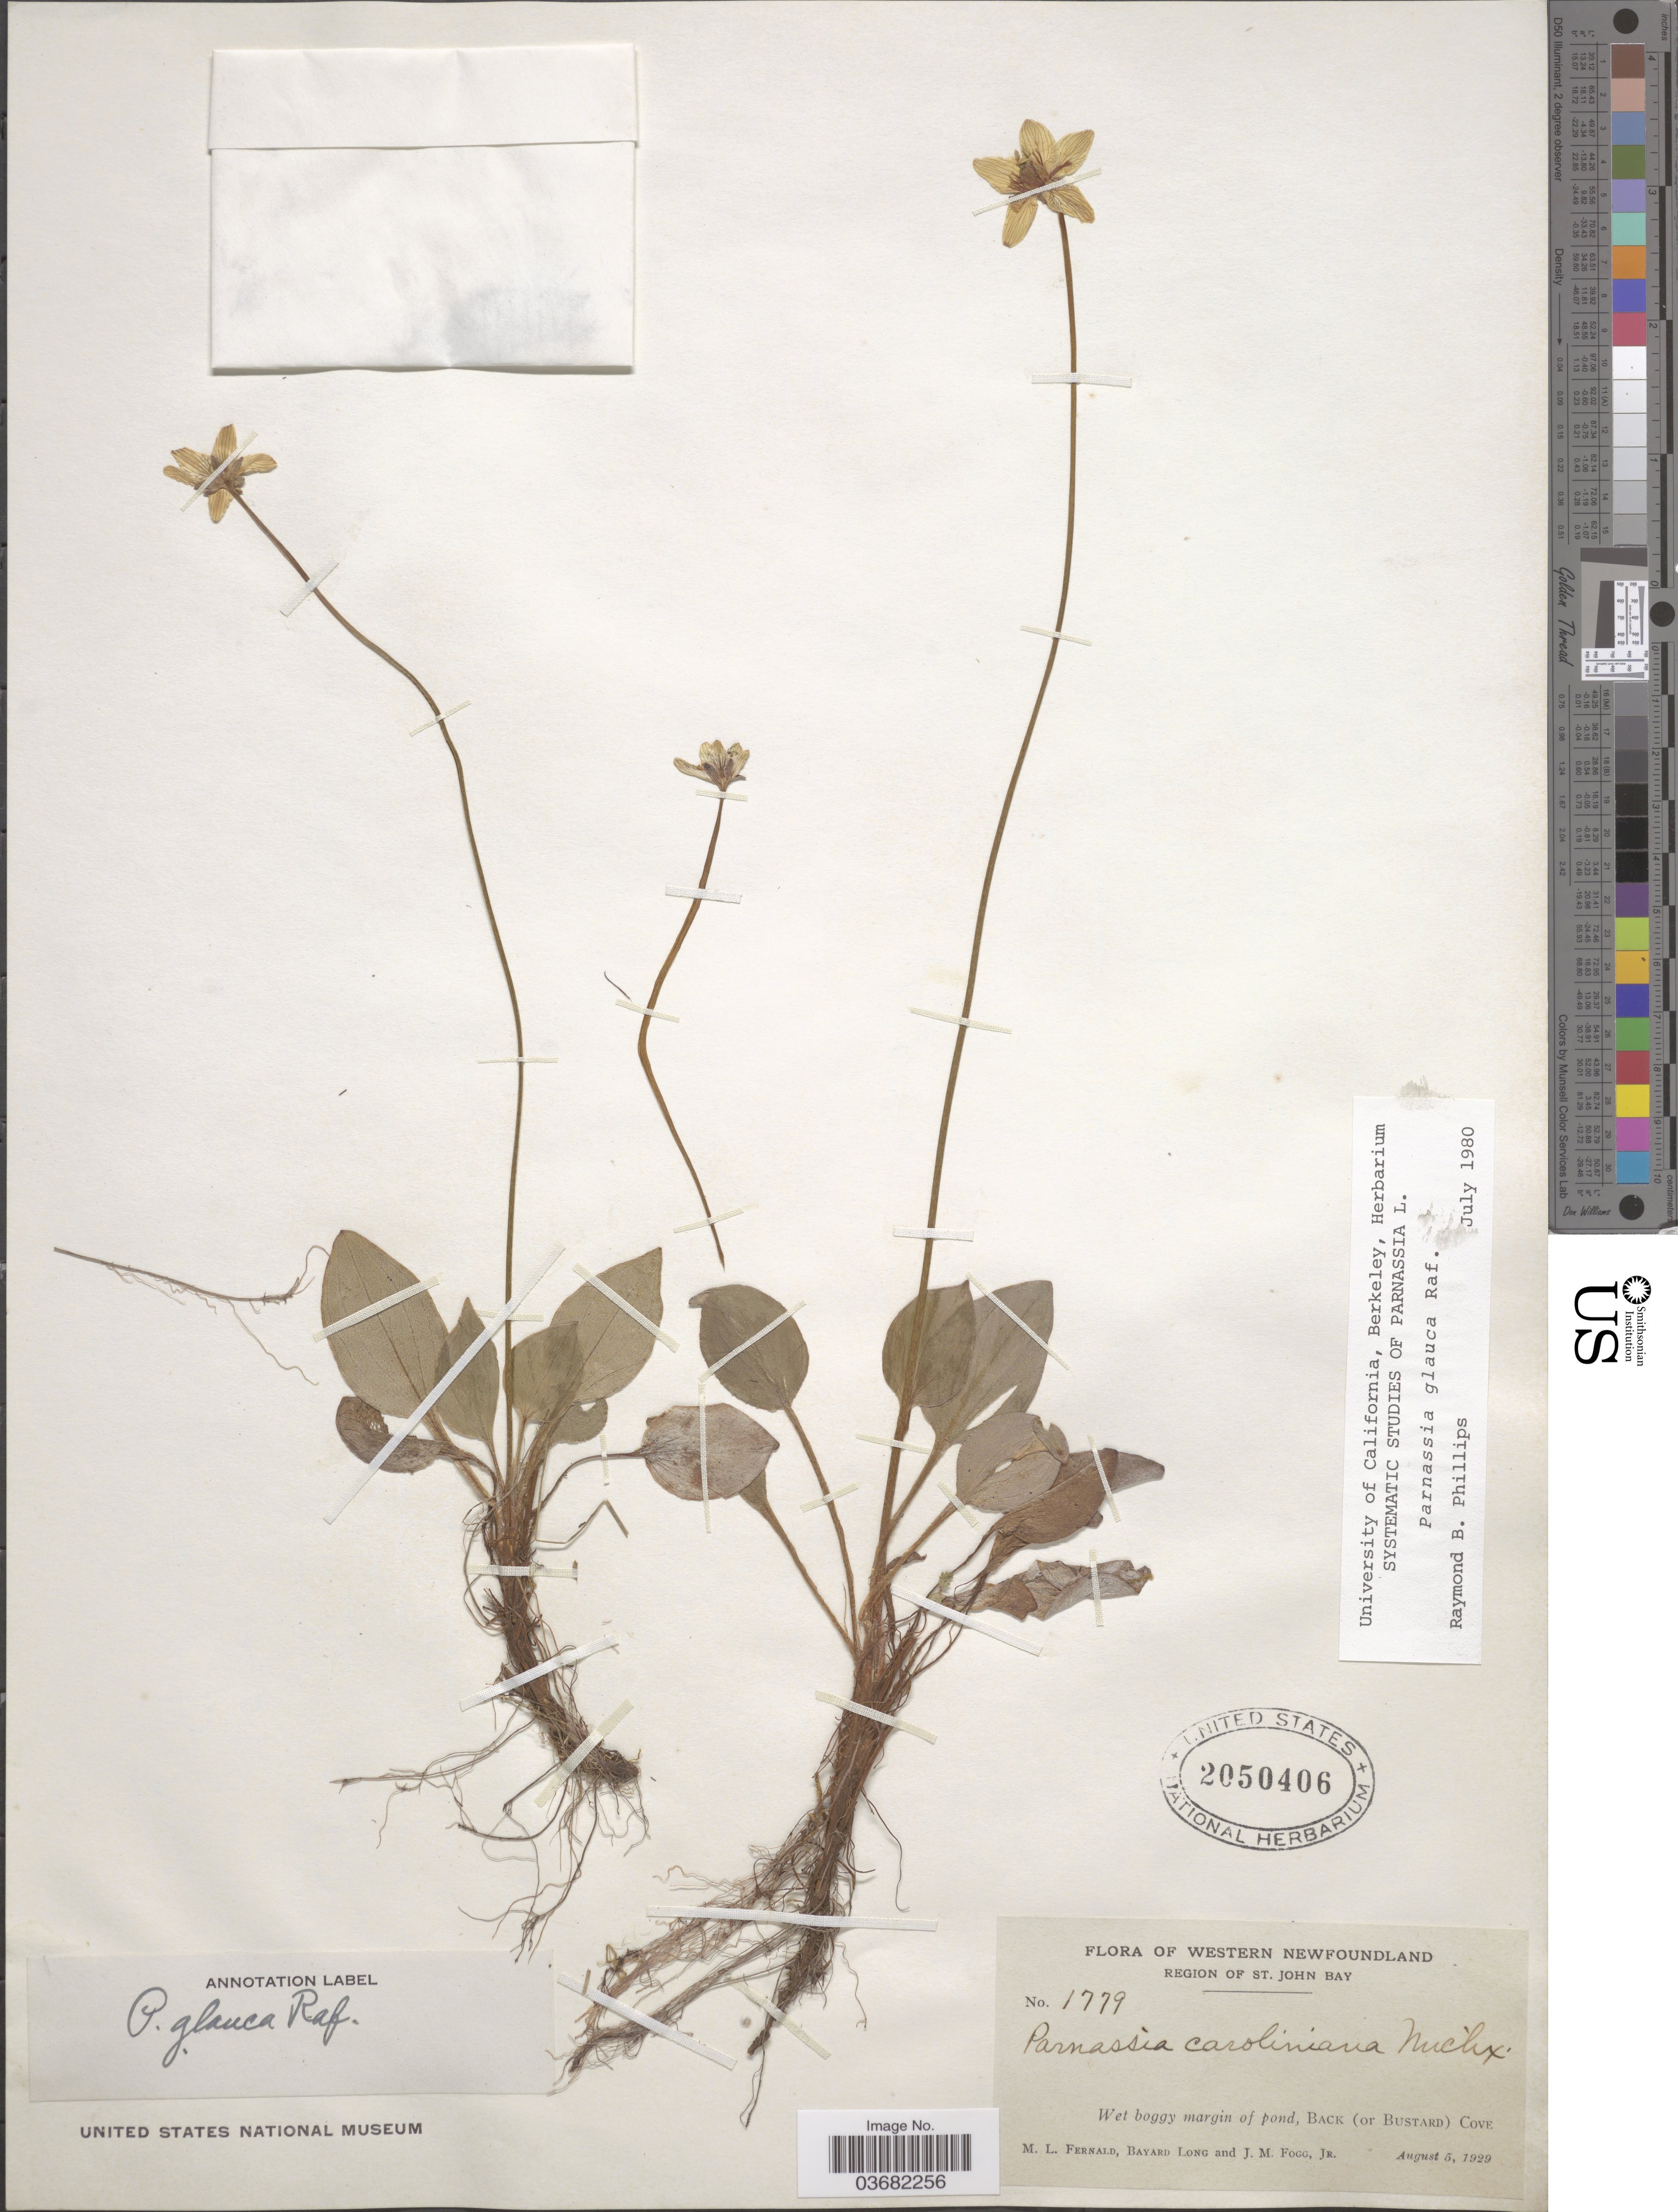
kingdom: Plantae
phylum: Tracheophyta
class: Magnoliopsida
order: Celastrales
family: Parnassiaceae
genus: Parnassia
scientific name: Parnassia glauca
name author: Raf.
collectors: M. L. Fernald, B. Long & J. Fogg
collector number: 1779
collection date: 1929-08-05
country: Canada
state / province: Newfoundland and Labrador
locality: Western Newfoundland. Region of St. John Bay. Wet boggy margin of pond, Back (or Bustard) Cove.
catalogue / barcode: US 2050406